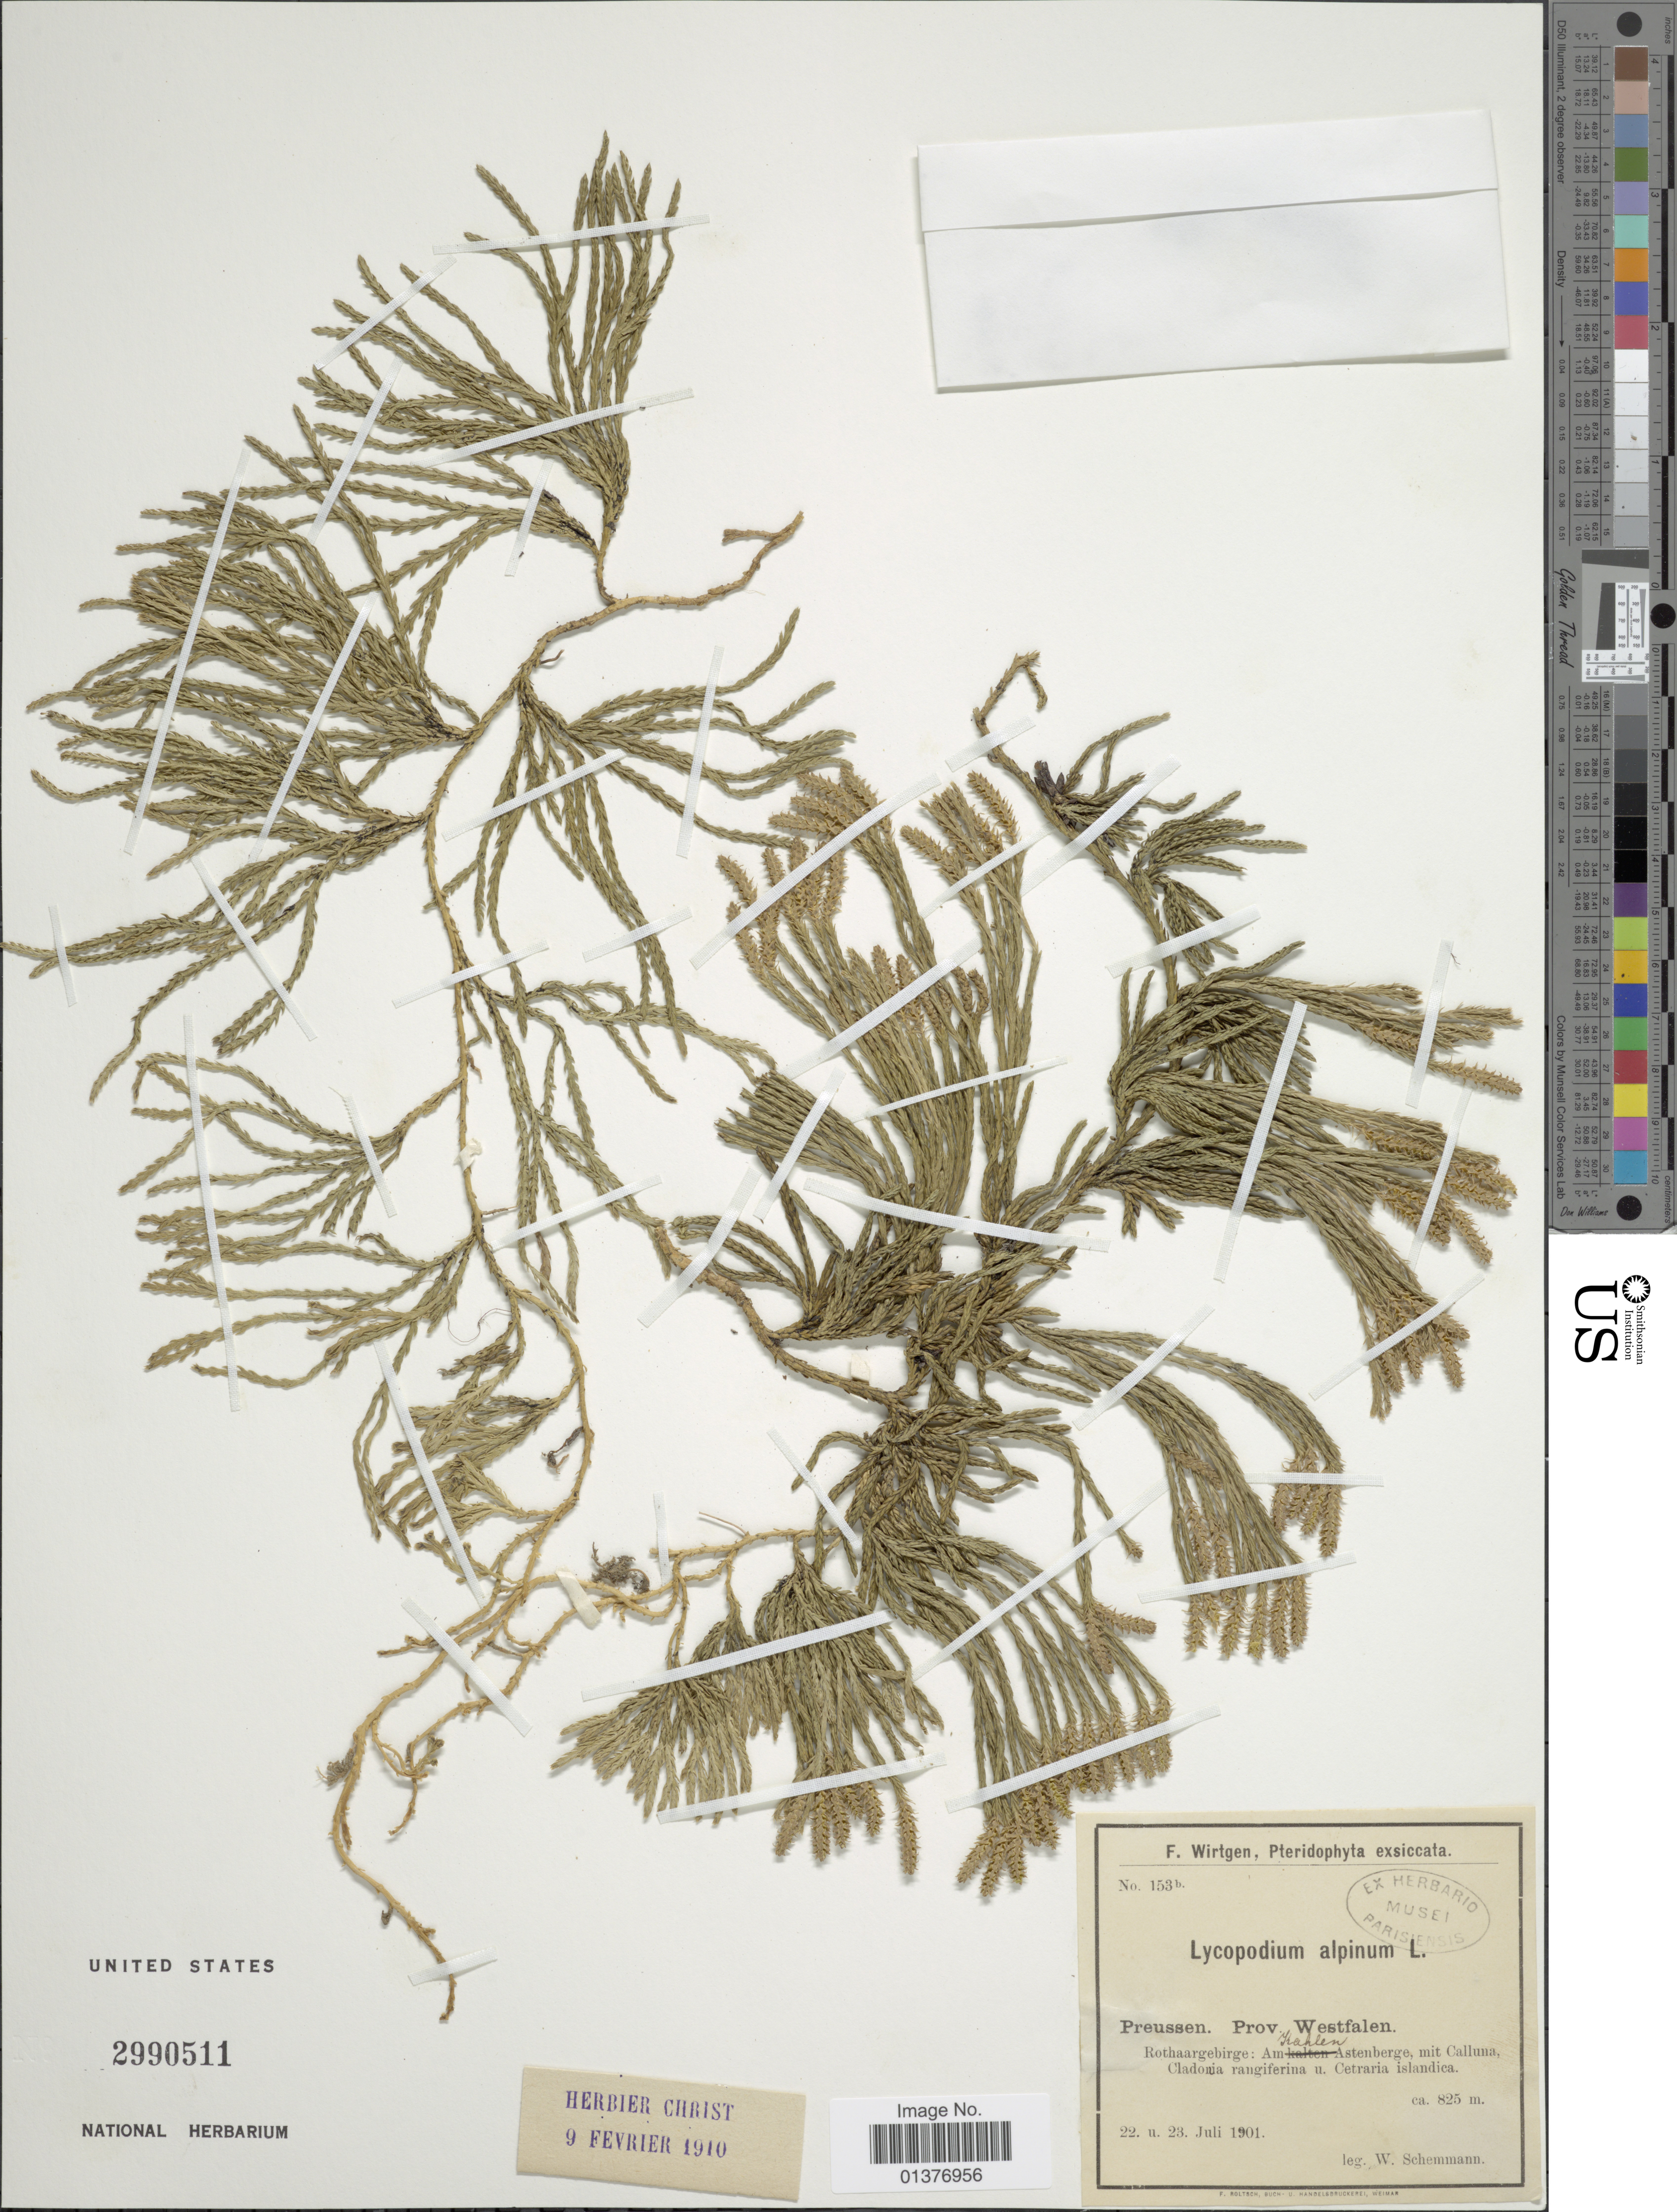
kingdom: Plantae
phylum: Tracheophyta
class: Lycopodiopsida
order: Lycopodiales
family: Lycopodiaceae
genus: Diphasiastrum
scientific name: Diphasiastrum alpinum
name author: (L.) Holub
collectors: W. Schemmann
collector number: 153b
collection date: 1901-07-22/1901-07-23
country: South Africa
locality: Preussen, prov. Westfalen, Rothaargebirge: Kahlen Astenberge, mit Calluna, Cladonia rangiferina u. Cetraria islandica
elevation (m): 825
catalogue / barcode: US 2990511